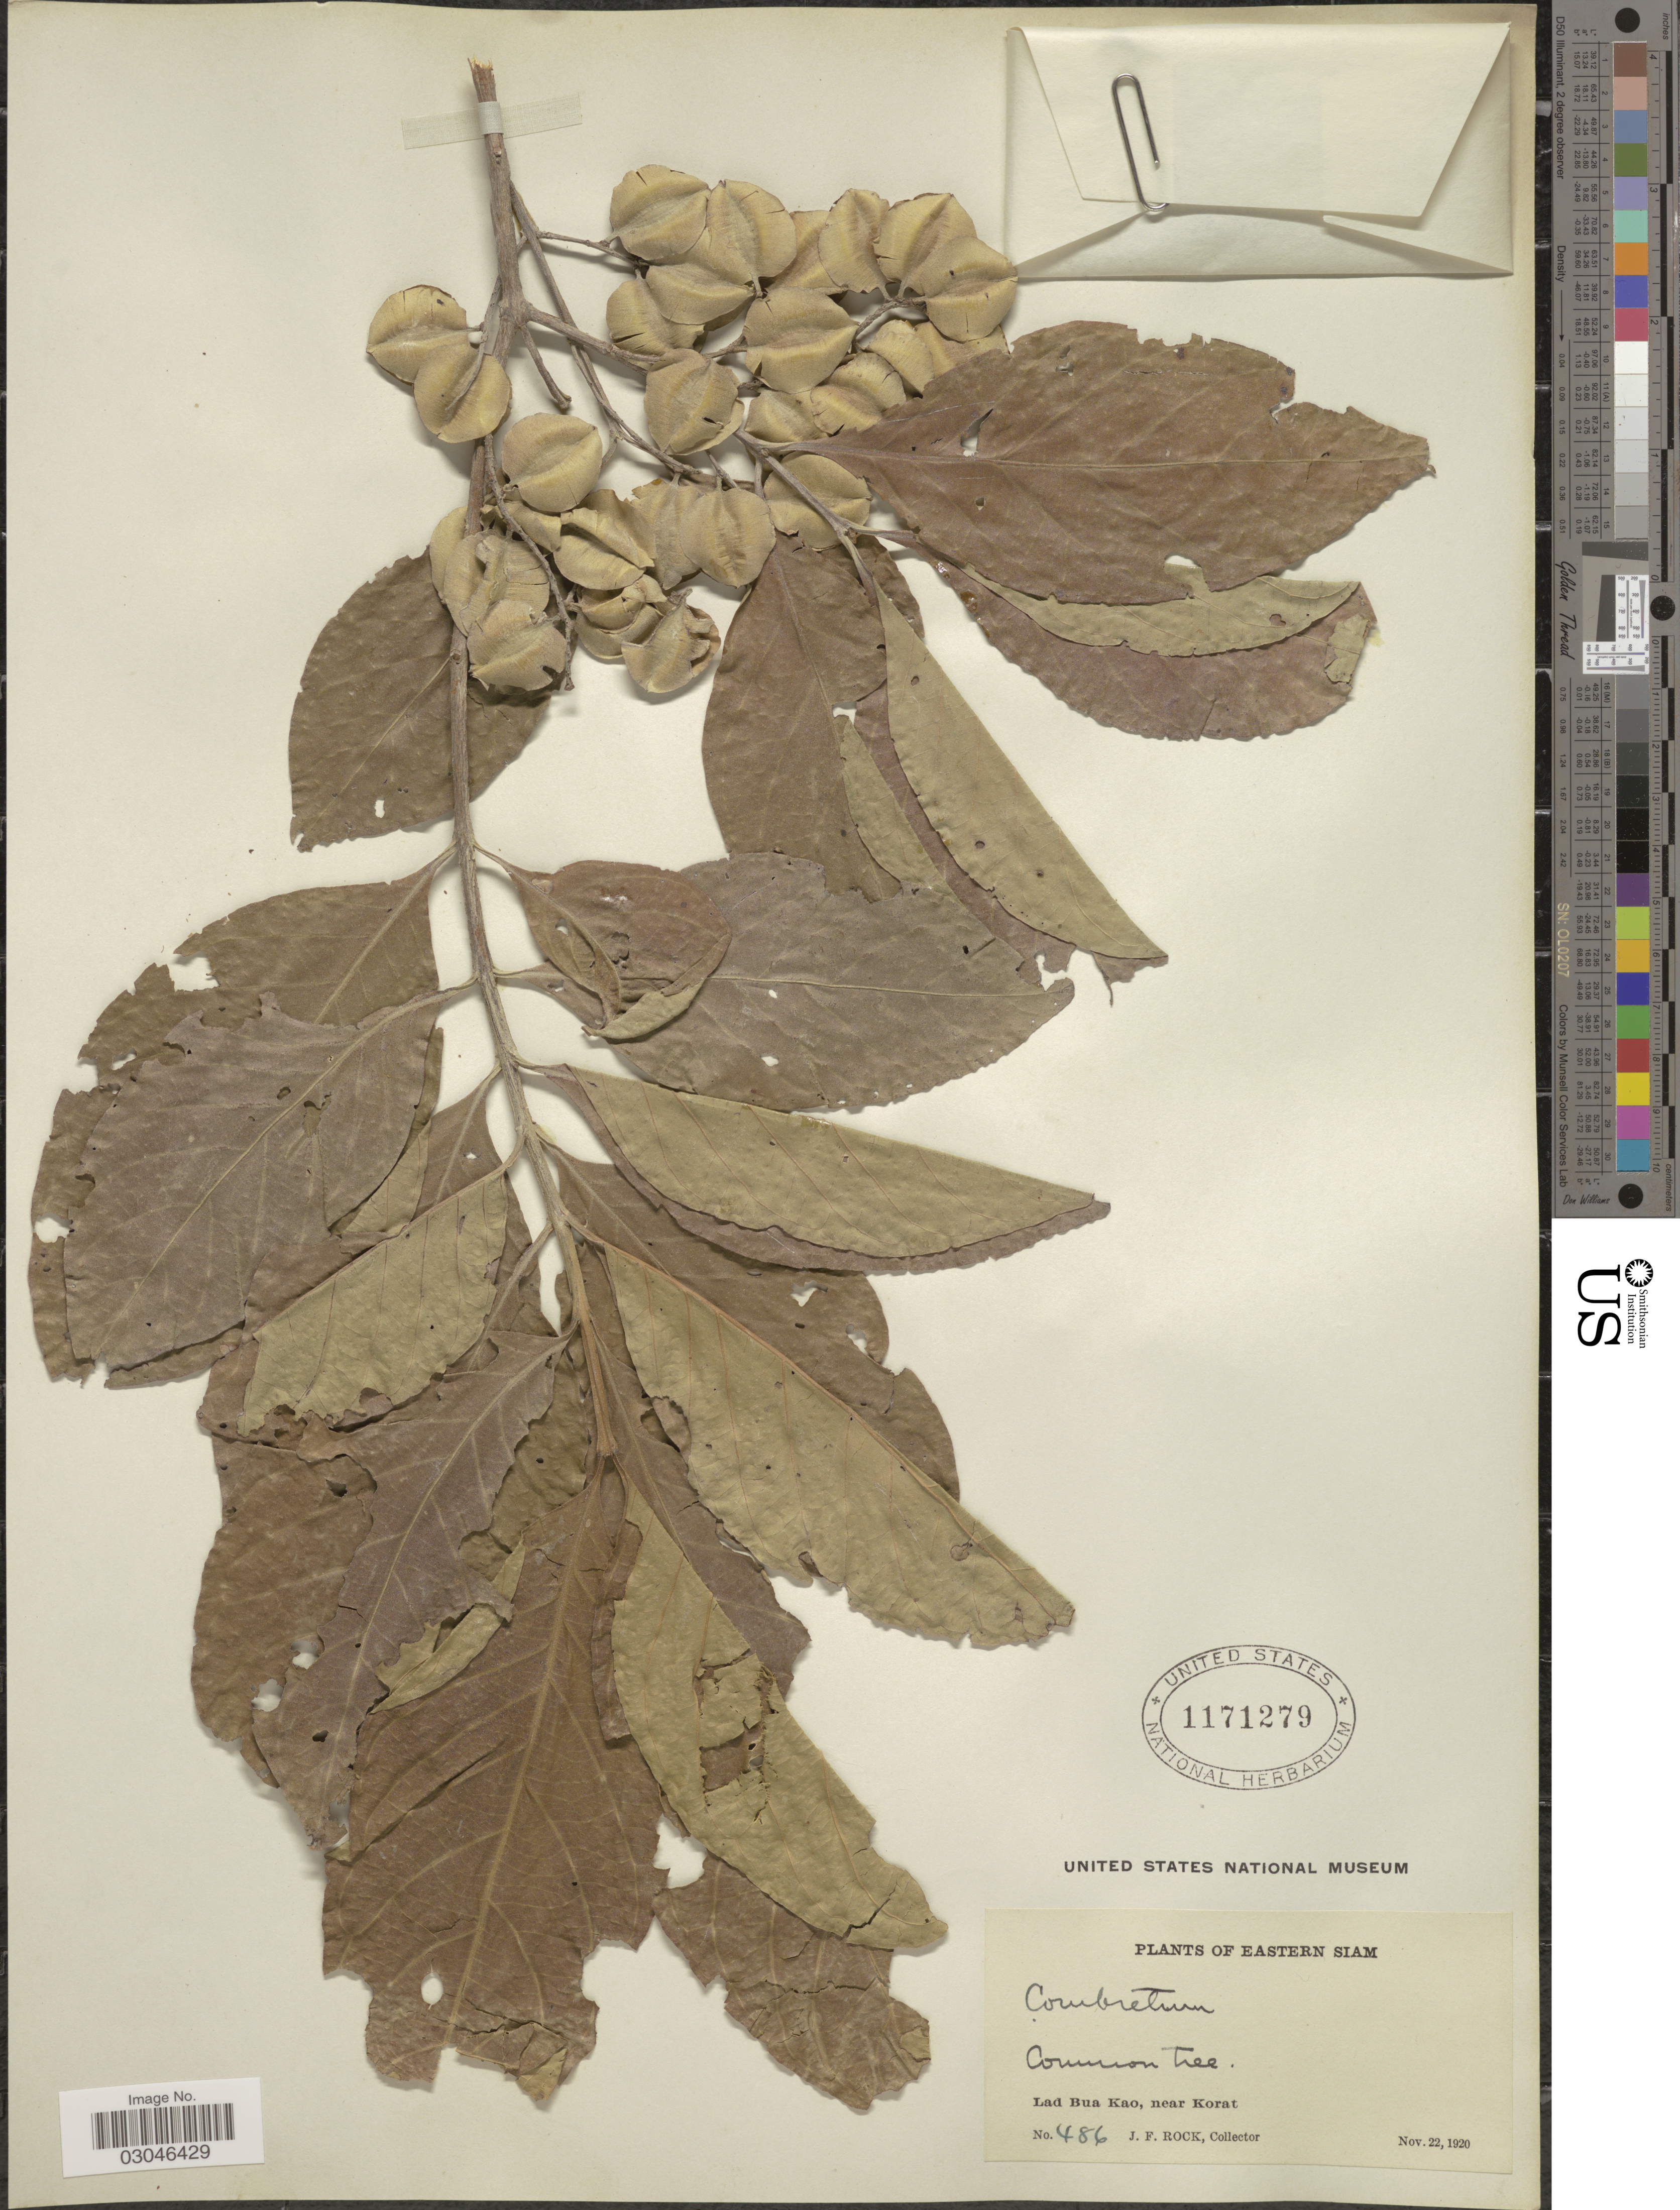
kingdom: Plantae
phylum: Tracheophyta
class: Magnoliopsida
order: Myrtales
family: Combretaceae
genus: Combretum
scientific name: Combretum sp.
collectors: J. Rock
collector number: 486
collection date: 1920-11-22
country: Thailand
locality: Eastern Siam. Lad Bua Kao, near Korat.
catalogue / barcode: US 1171279